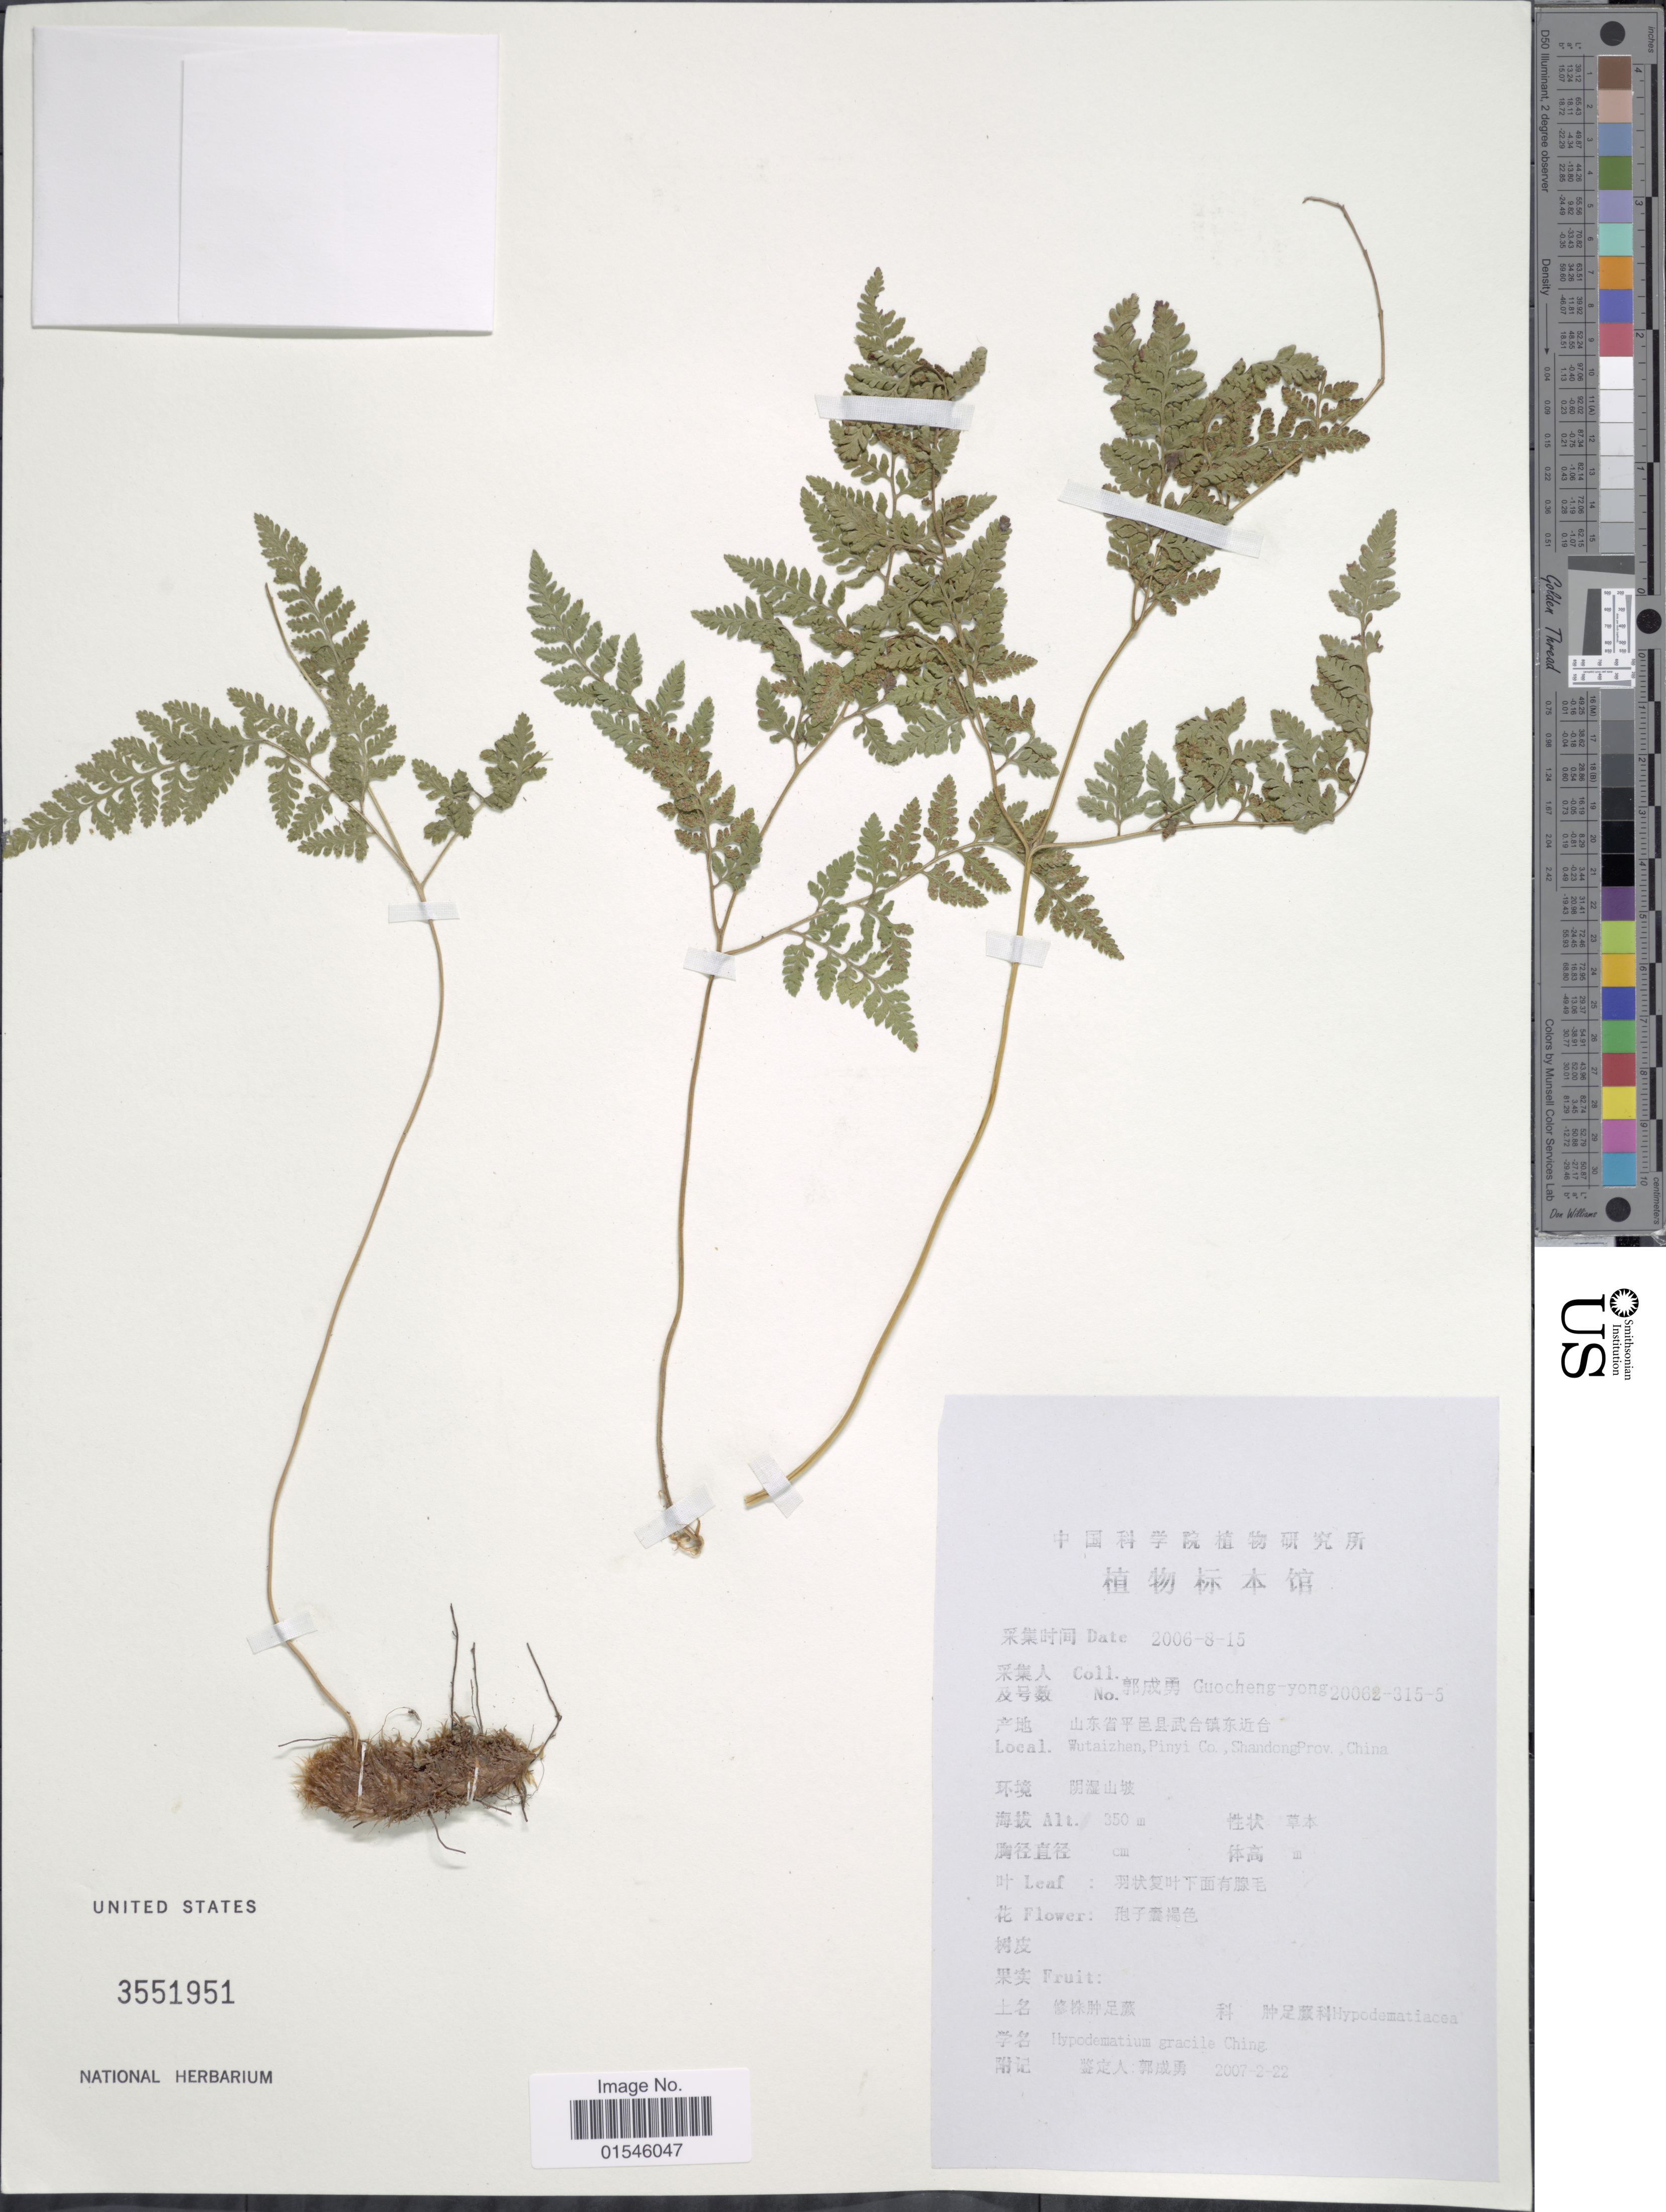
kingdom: Plantae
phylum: Tracheophyta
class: Polypodiopsida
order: Polypodiales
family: Hypodematiaceae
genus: Hypodematium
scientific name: Hypodematium gracile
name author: Ching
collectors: Guo cheng-yong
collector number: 20062-315-5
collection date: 2006-08-15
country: China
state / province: Shandong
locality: Wutaizhen, Pinyi Co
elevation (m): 350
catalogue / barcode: US 3551951